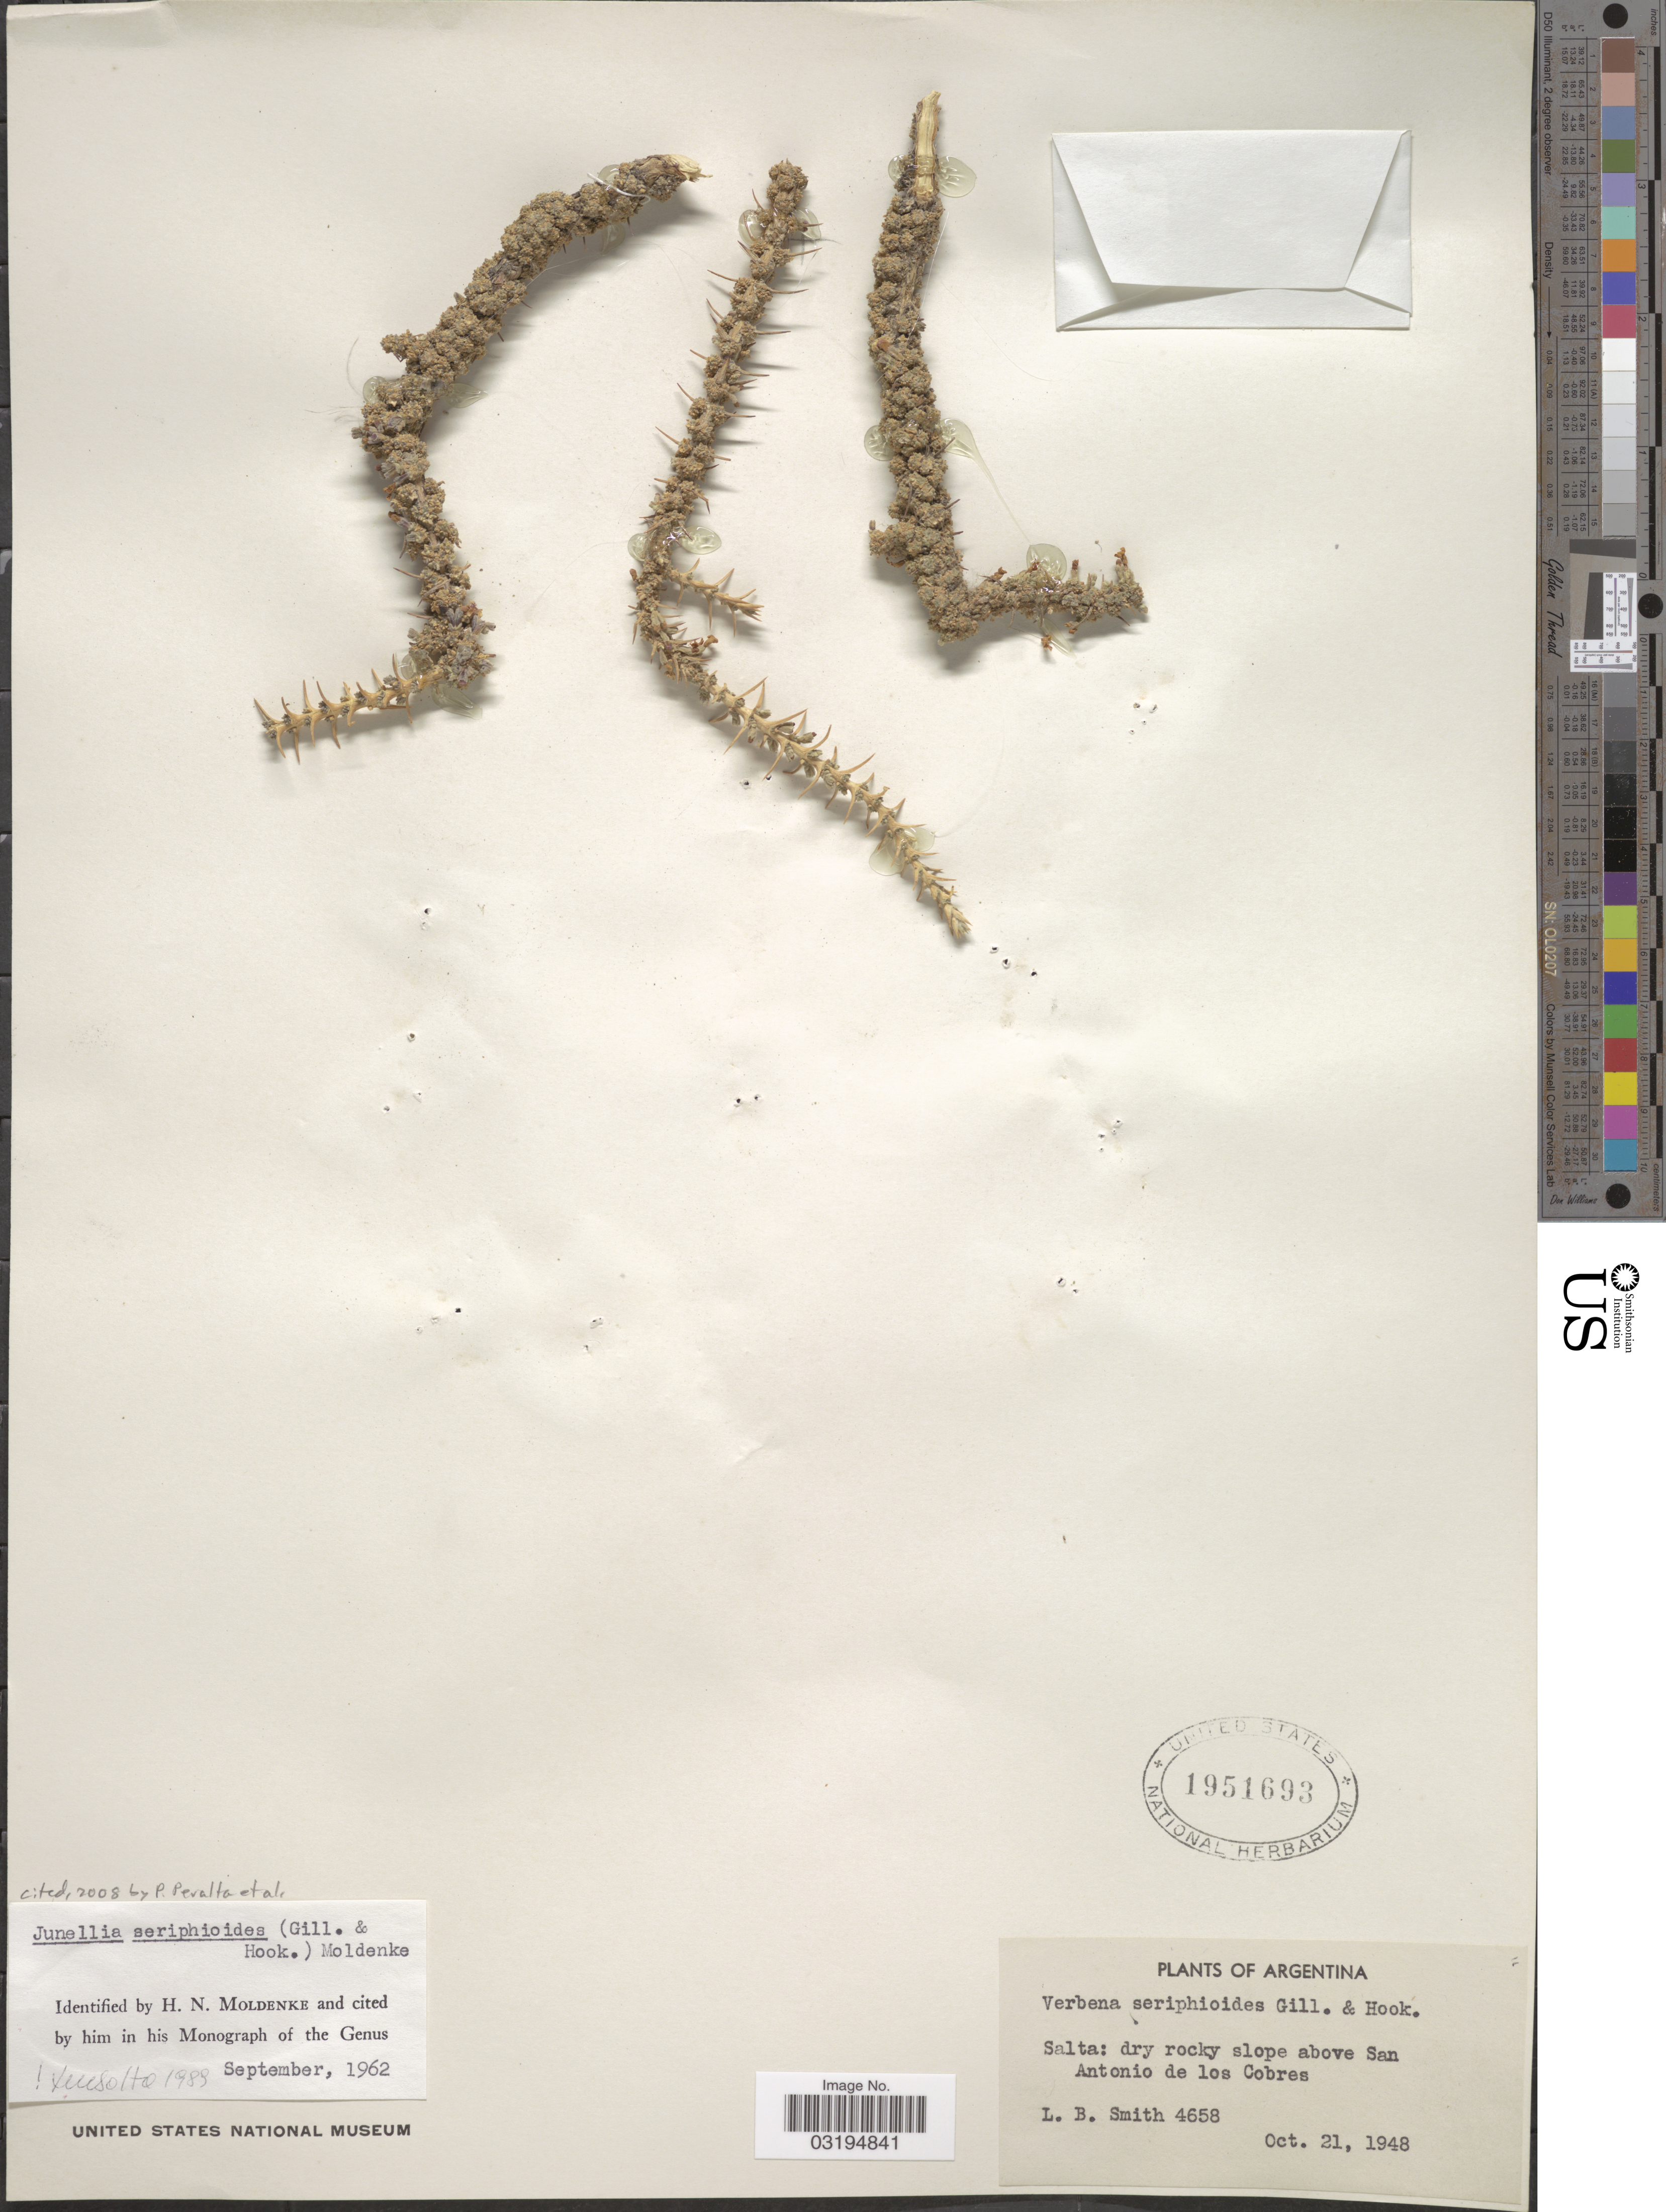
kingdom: Plantae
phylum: Tracheophyta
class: Magnoliopsida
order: Lamiales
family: Verbenaceae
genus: Junellia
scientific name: Junellia seriphioides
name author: (Gillies & Hook.) Moldenke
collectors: L. Smith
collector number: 4658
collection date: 1948-10-21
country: Argentina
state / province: Salta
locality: Dry rocky slope above San Antonio de los Cobres.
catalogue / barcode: US 1951693